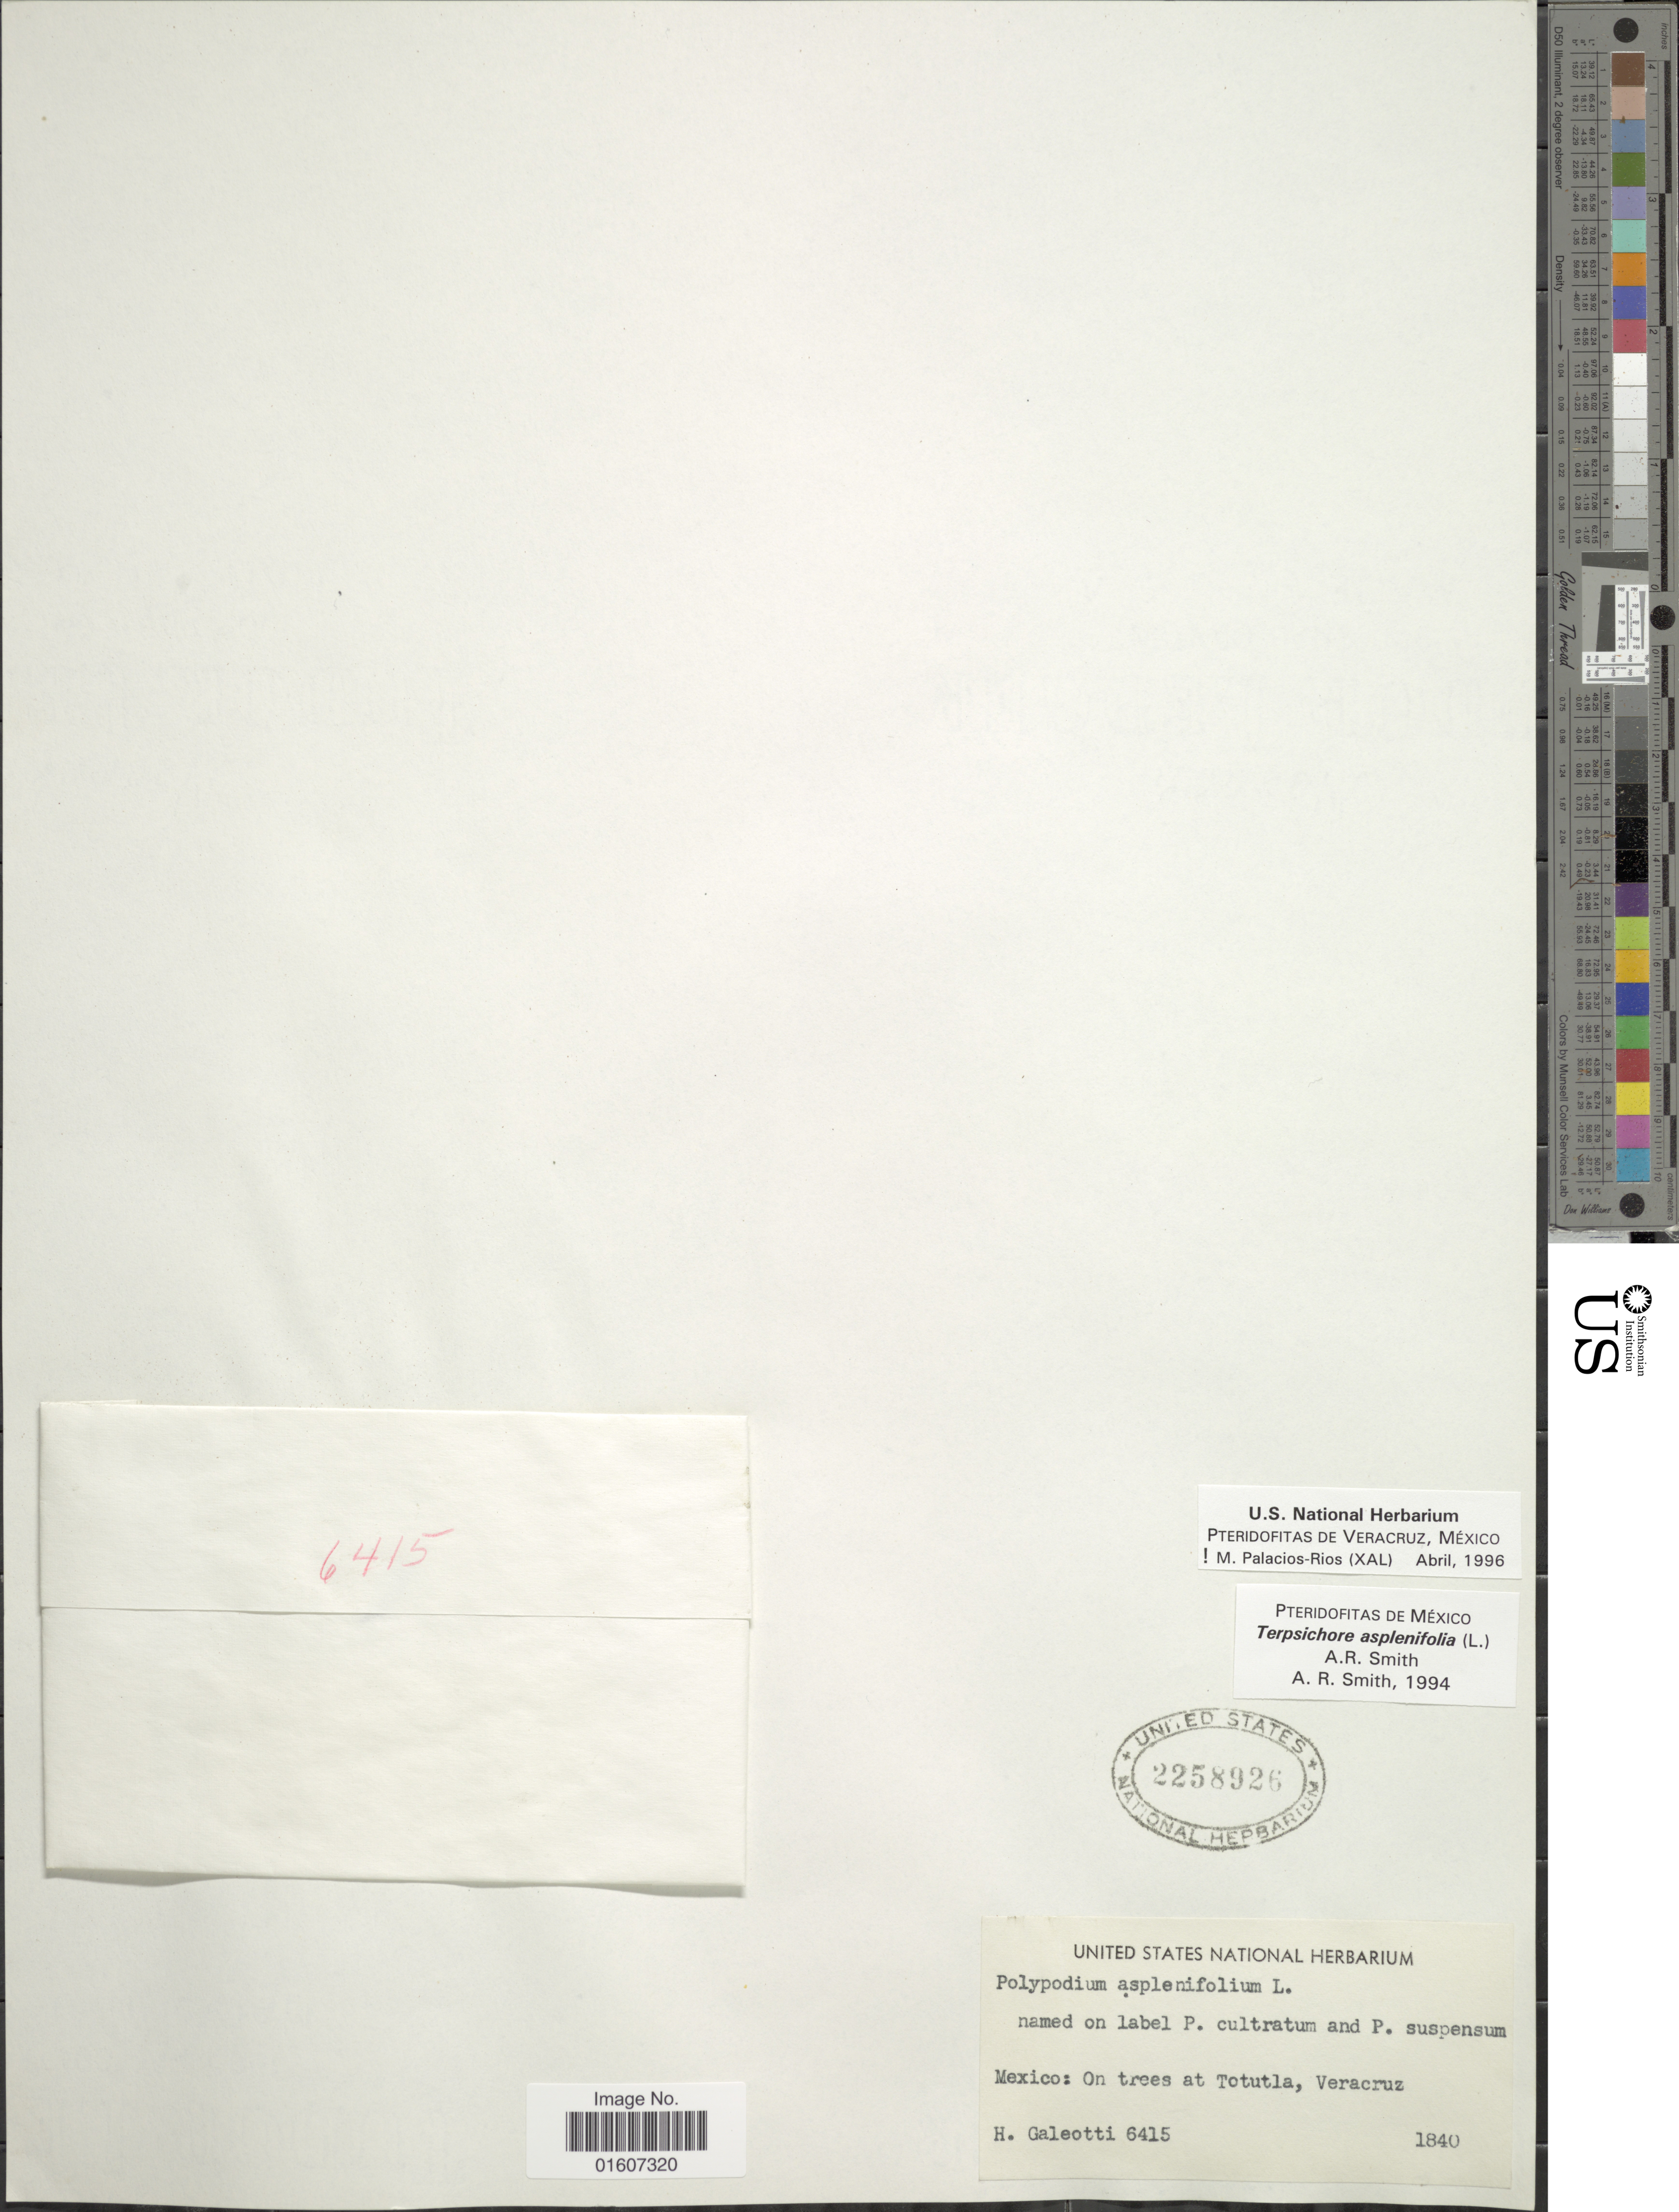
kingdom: Plantae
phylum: Tracheophyta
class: Polypodiopsida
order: Polypodiales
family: Polypodiaceae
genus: Terpsichore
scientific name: Terpsichore asplenifolia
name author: (L.) A.R. Sm.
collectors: H. G. Galeotti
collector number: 6415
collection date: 1840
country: Mexico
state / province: Veracruz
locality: On trees at Totutla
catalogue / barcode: US 2258926